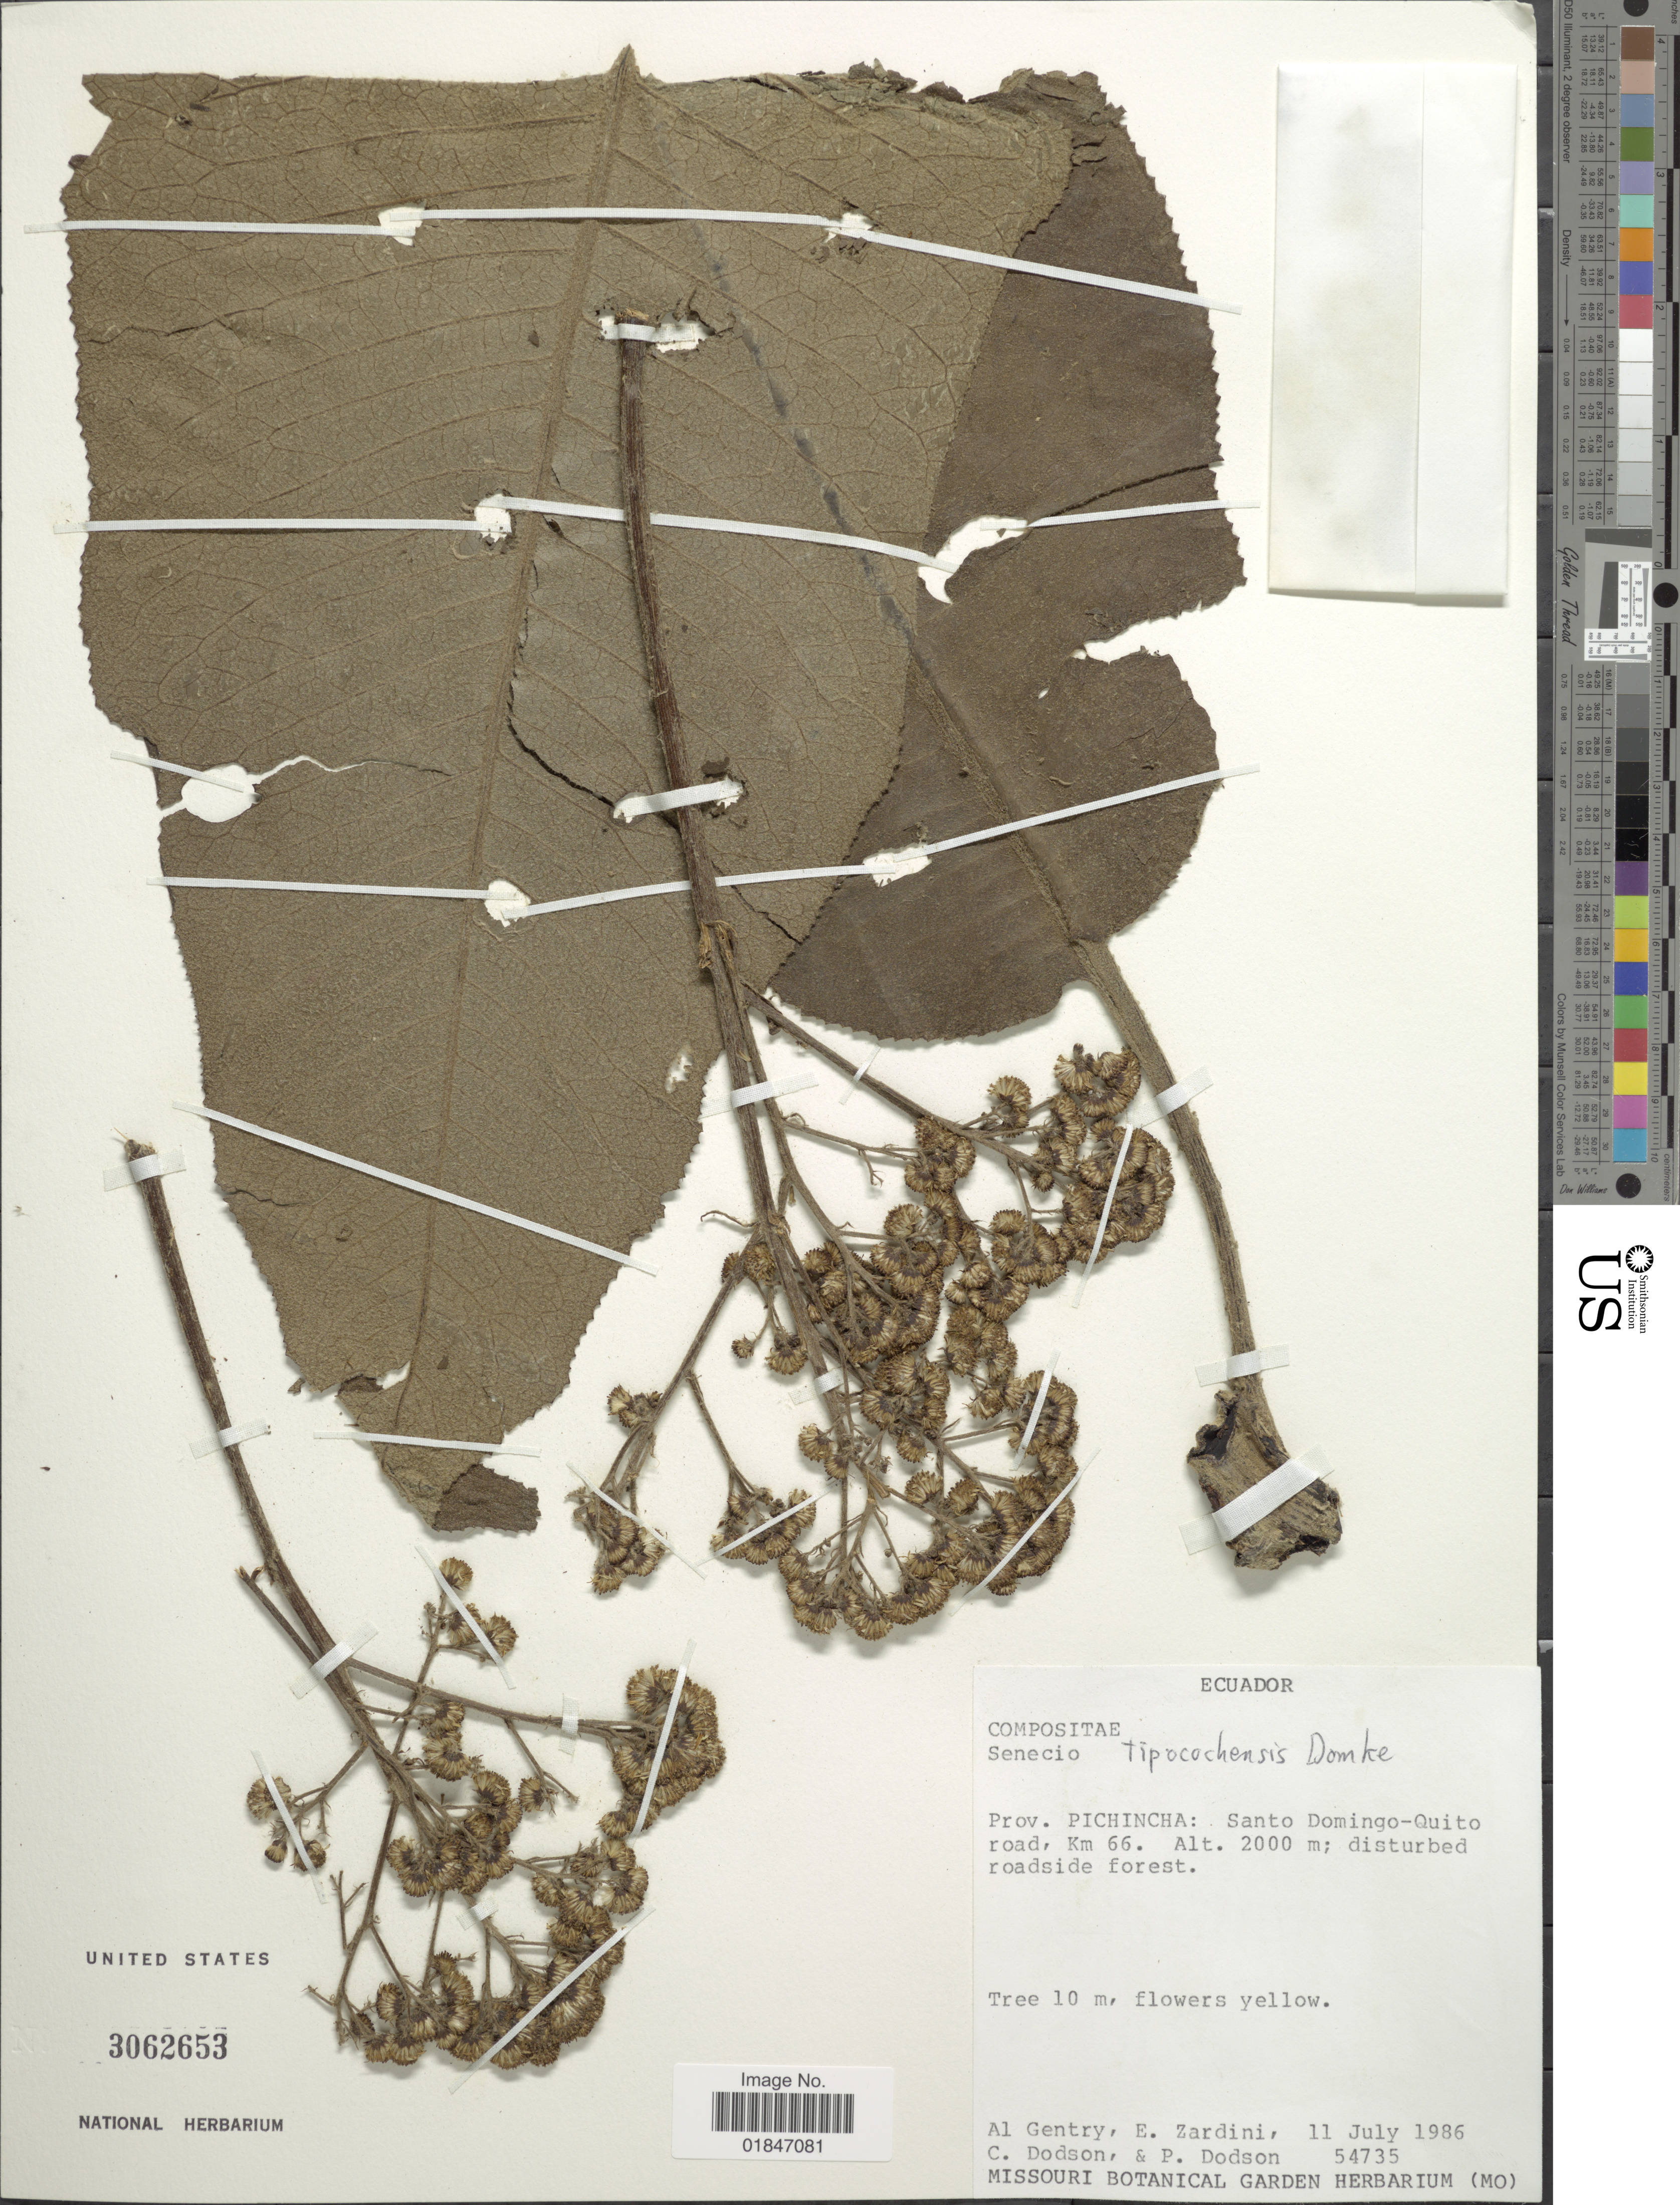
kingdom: Plantae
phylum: Tracheophyta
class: Magnoliopsida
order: Asterales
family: Asteraceae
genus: Dendrophorbium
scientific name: Dendrophorbium tipocochense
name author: (Domke) B. Nord.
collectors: A. H. Gentry, E. M. Zardini, C. Dodson & P. M. Dodson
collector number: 54735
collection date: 1986-07-11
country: Ecuador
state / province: Pichincha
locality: Prov. Pichincha: Santo Domingo-Quito road, Km 66.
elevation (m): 2000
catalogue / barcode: US 3062653